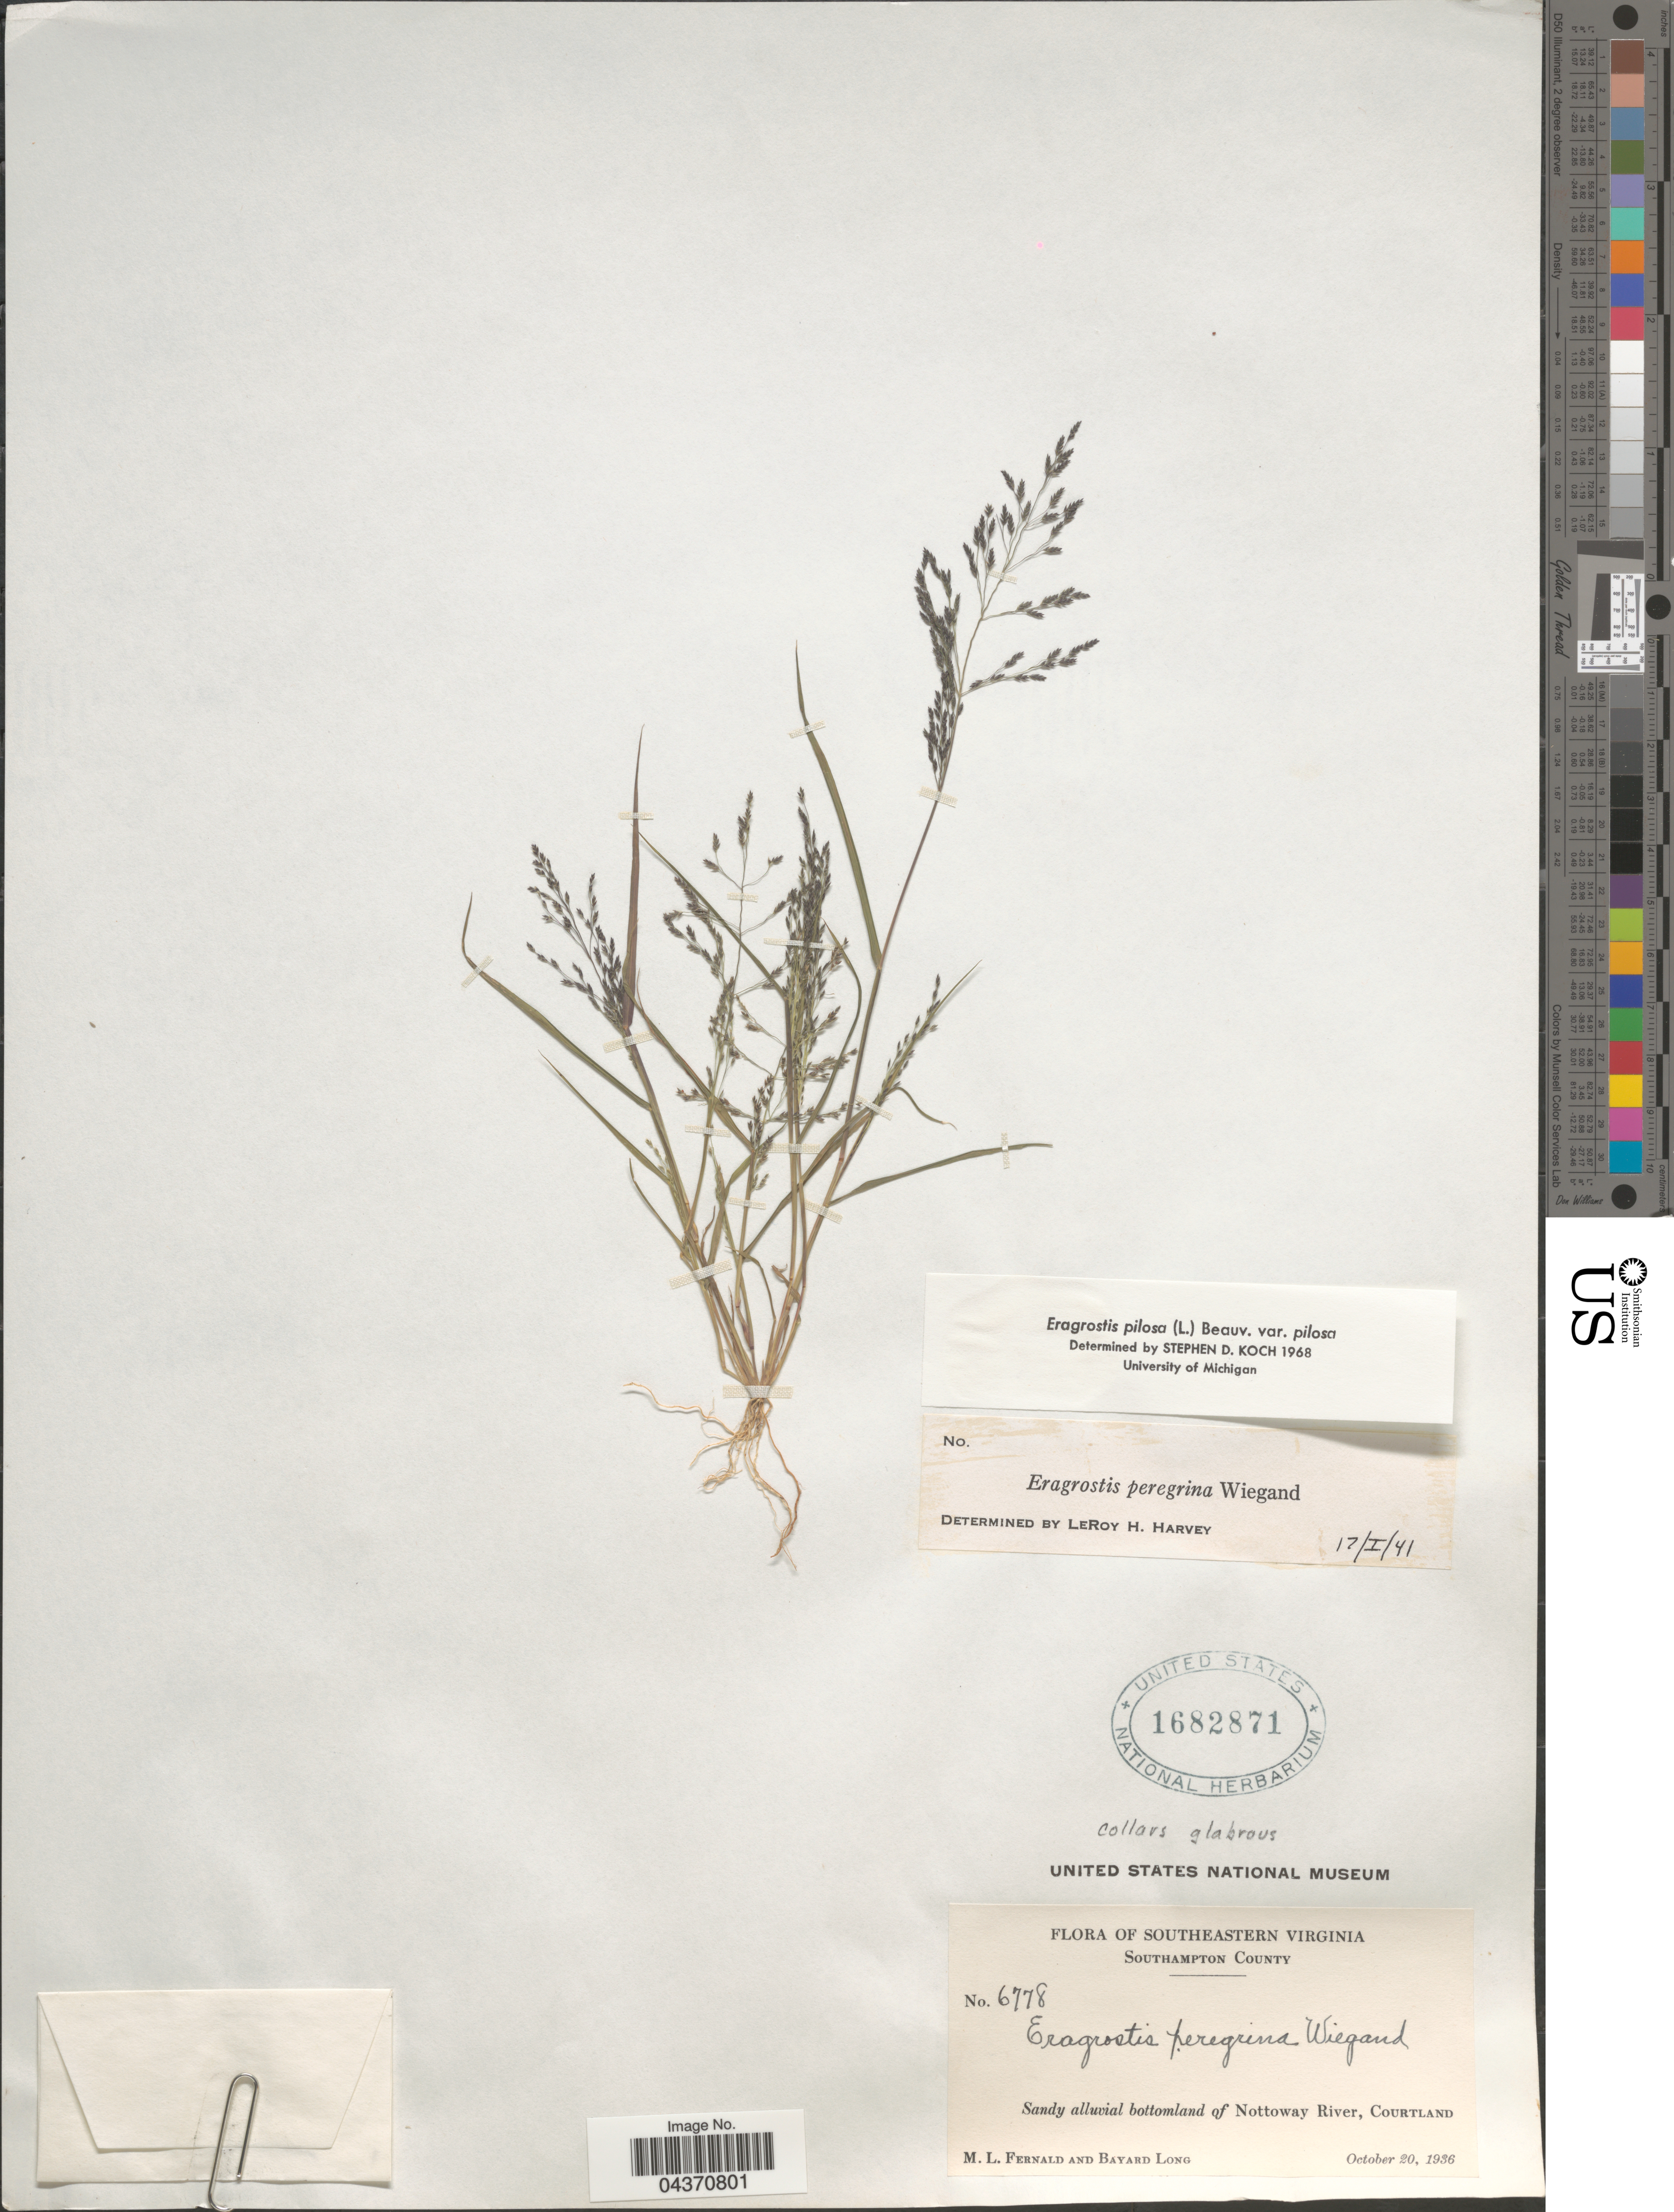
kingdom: Plantae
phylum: Tracheophyta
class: Liliopsida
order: Poales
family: Poaceae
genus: Eragrostis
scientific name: Eragrostis pilosa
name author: (L.) P. Beauv.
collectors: M. L. Fernald & B. Long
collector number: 6778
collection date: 1936-10-20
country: United States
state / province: Virginia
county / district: Southampton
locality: Southeastern Virginia. Southampton County. Sandy alluvial bottomland of Nottoway River, Courtland.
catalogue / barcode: US 1682871